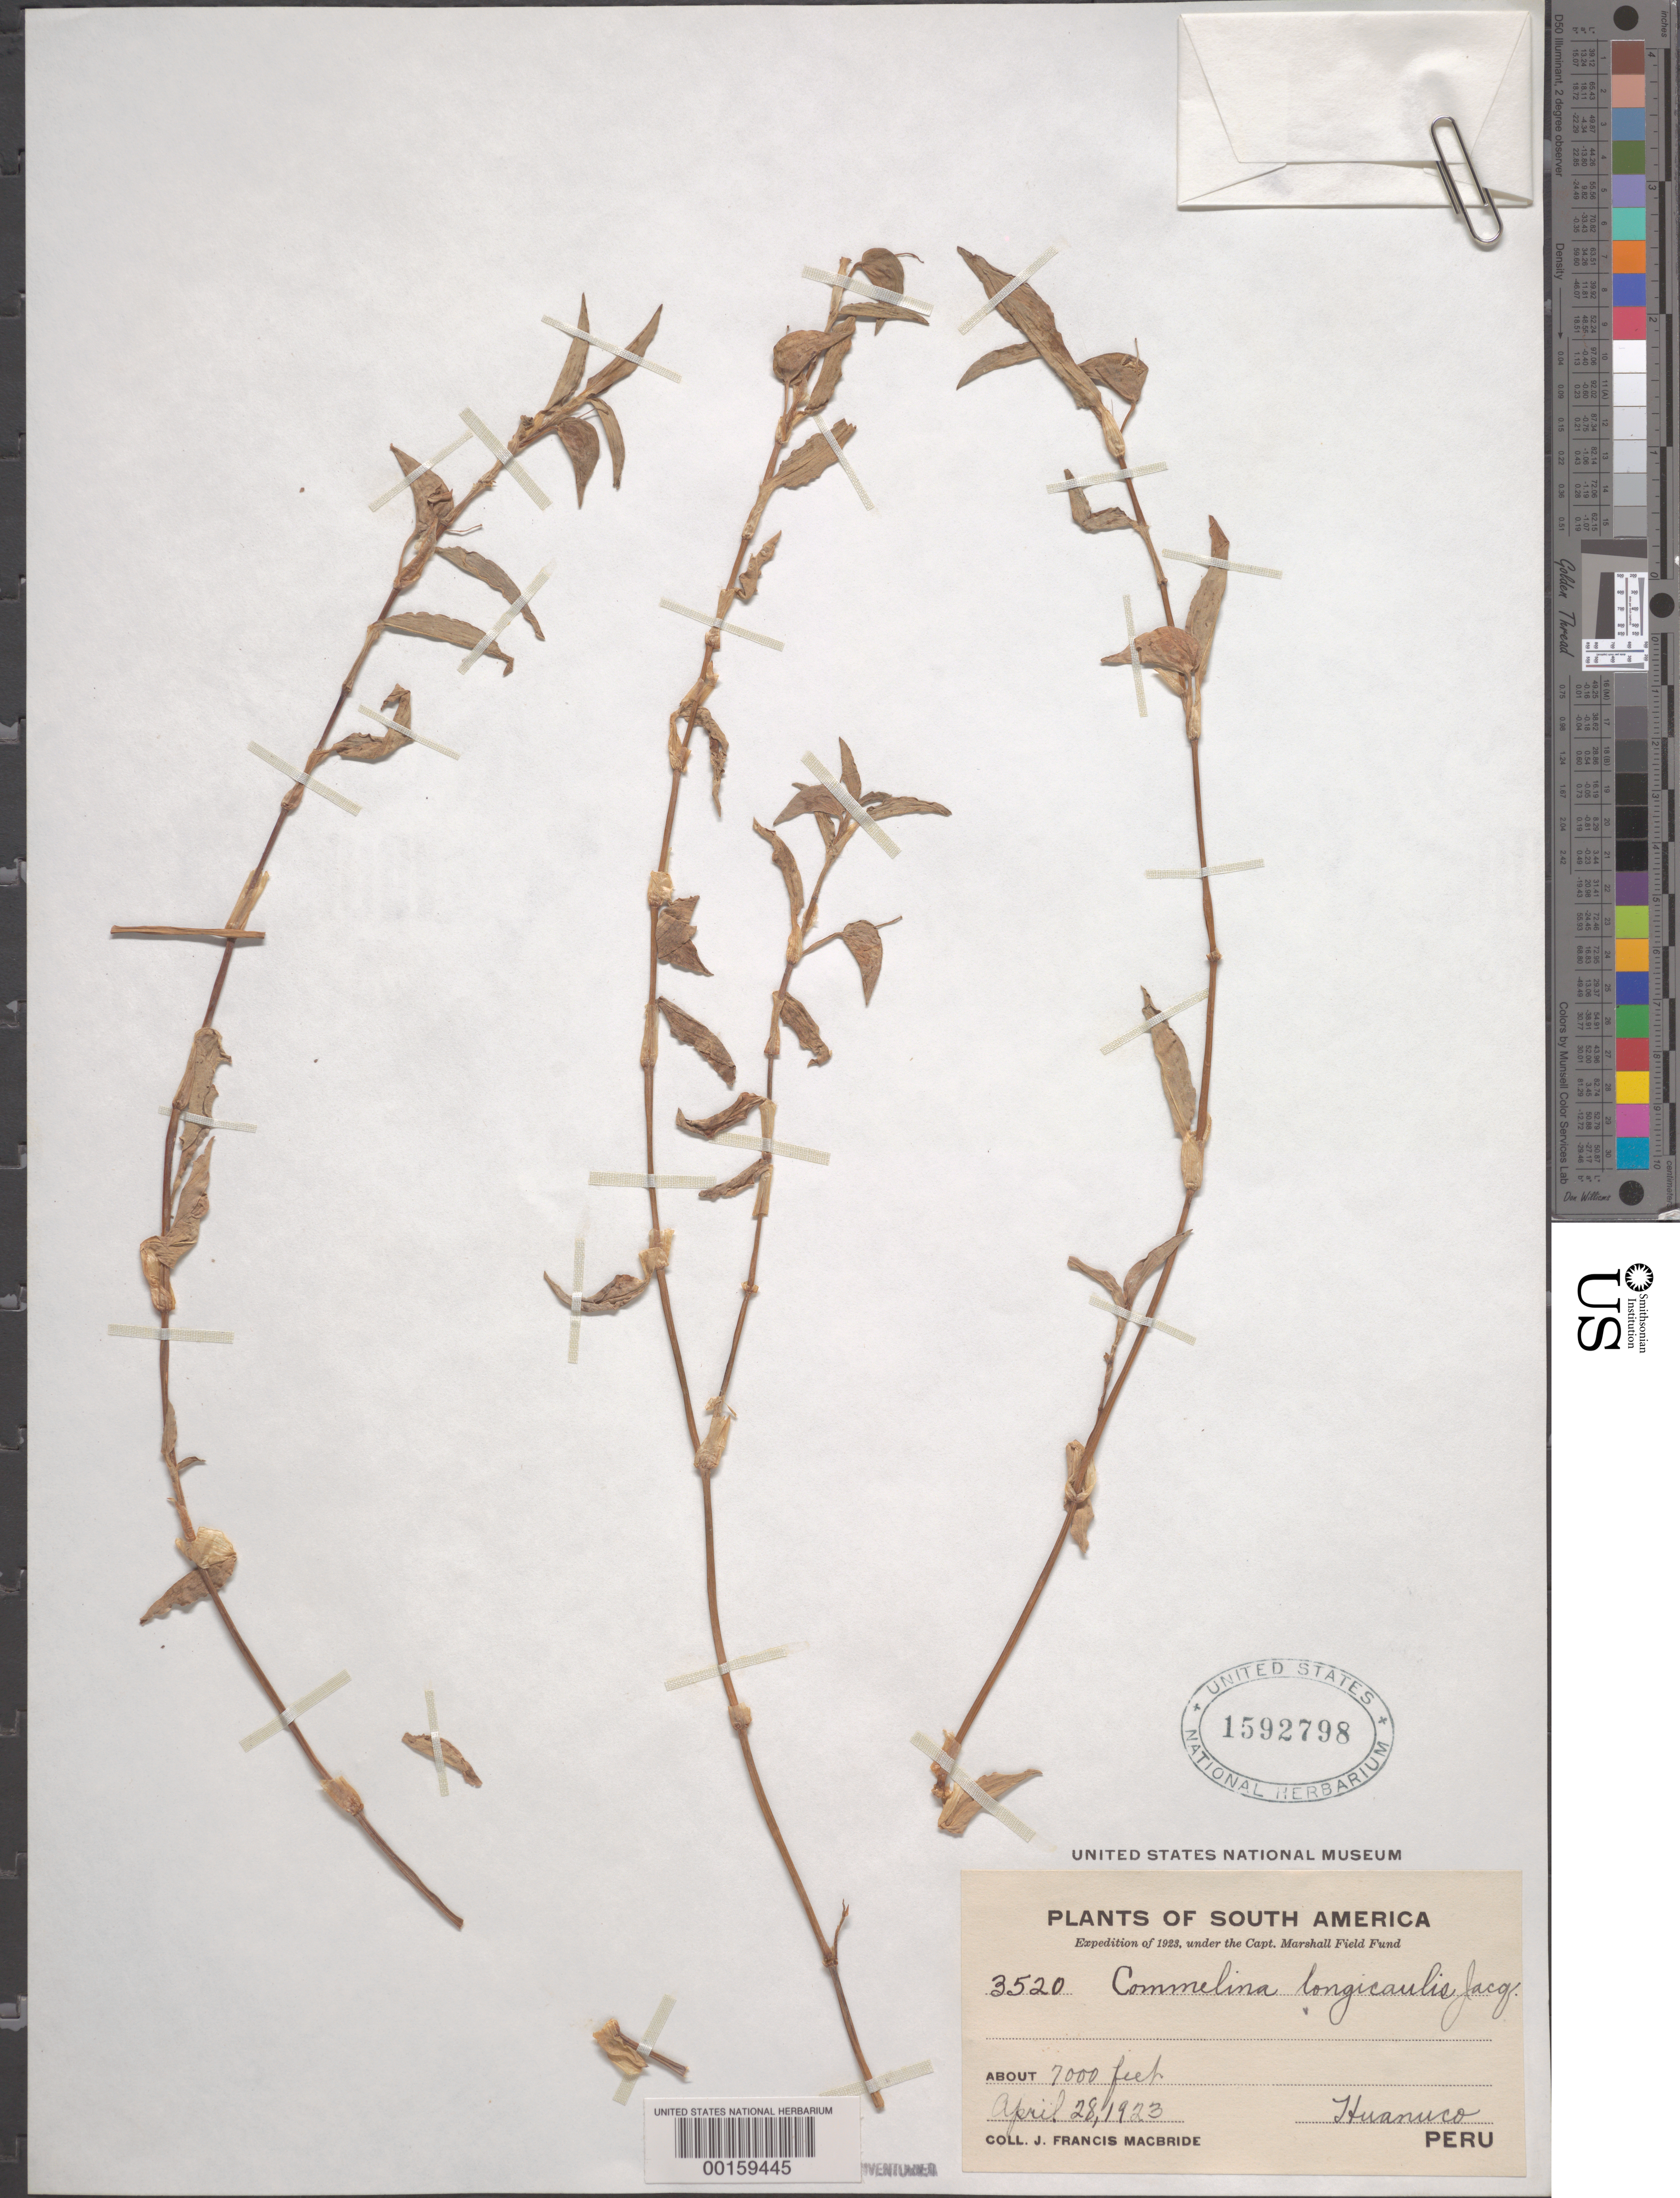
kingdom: Plantae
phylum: Tracheophyta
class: Liliopsida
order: Commelinales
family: Commelinaceae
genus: Commelina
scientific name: Commelina diffusa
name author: Burm. f.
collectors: J. F. Macbride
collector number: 3520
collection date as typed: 28 Apr 1923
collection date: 1923-04-28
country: Peru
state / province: Huánuco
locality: Huánuco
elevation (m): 2135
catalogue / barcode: US 1592798